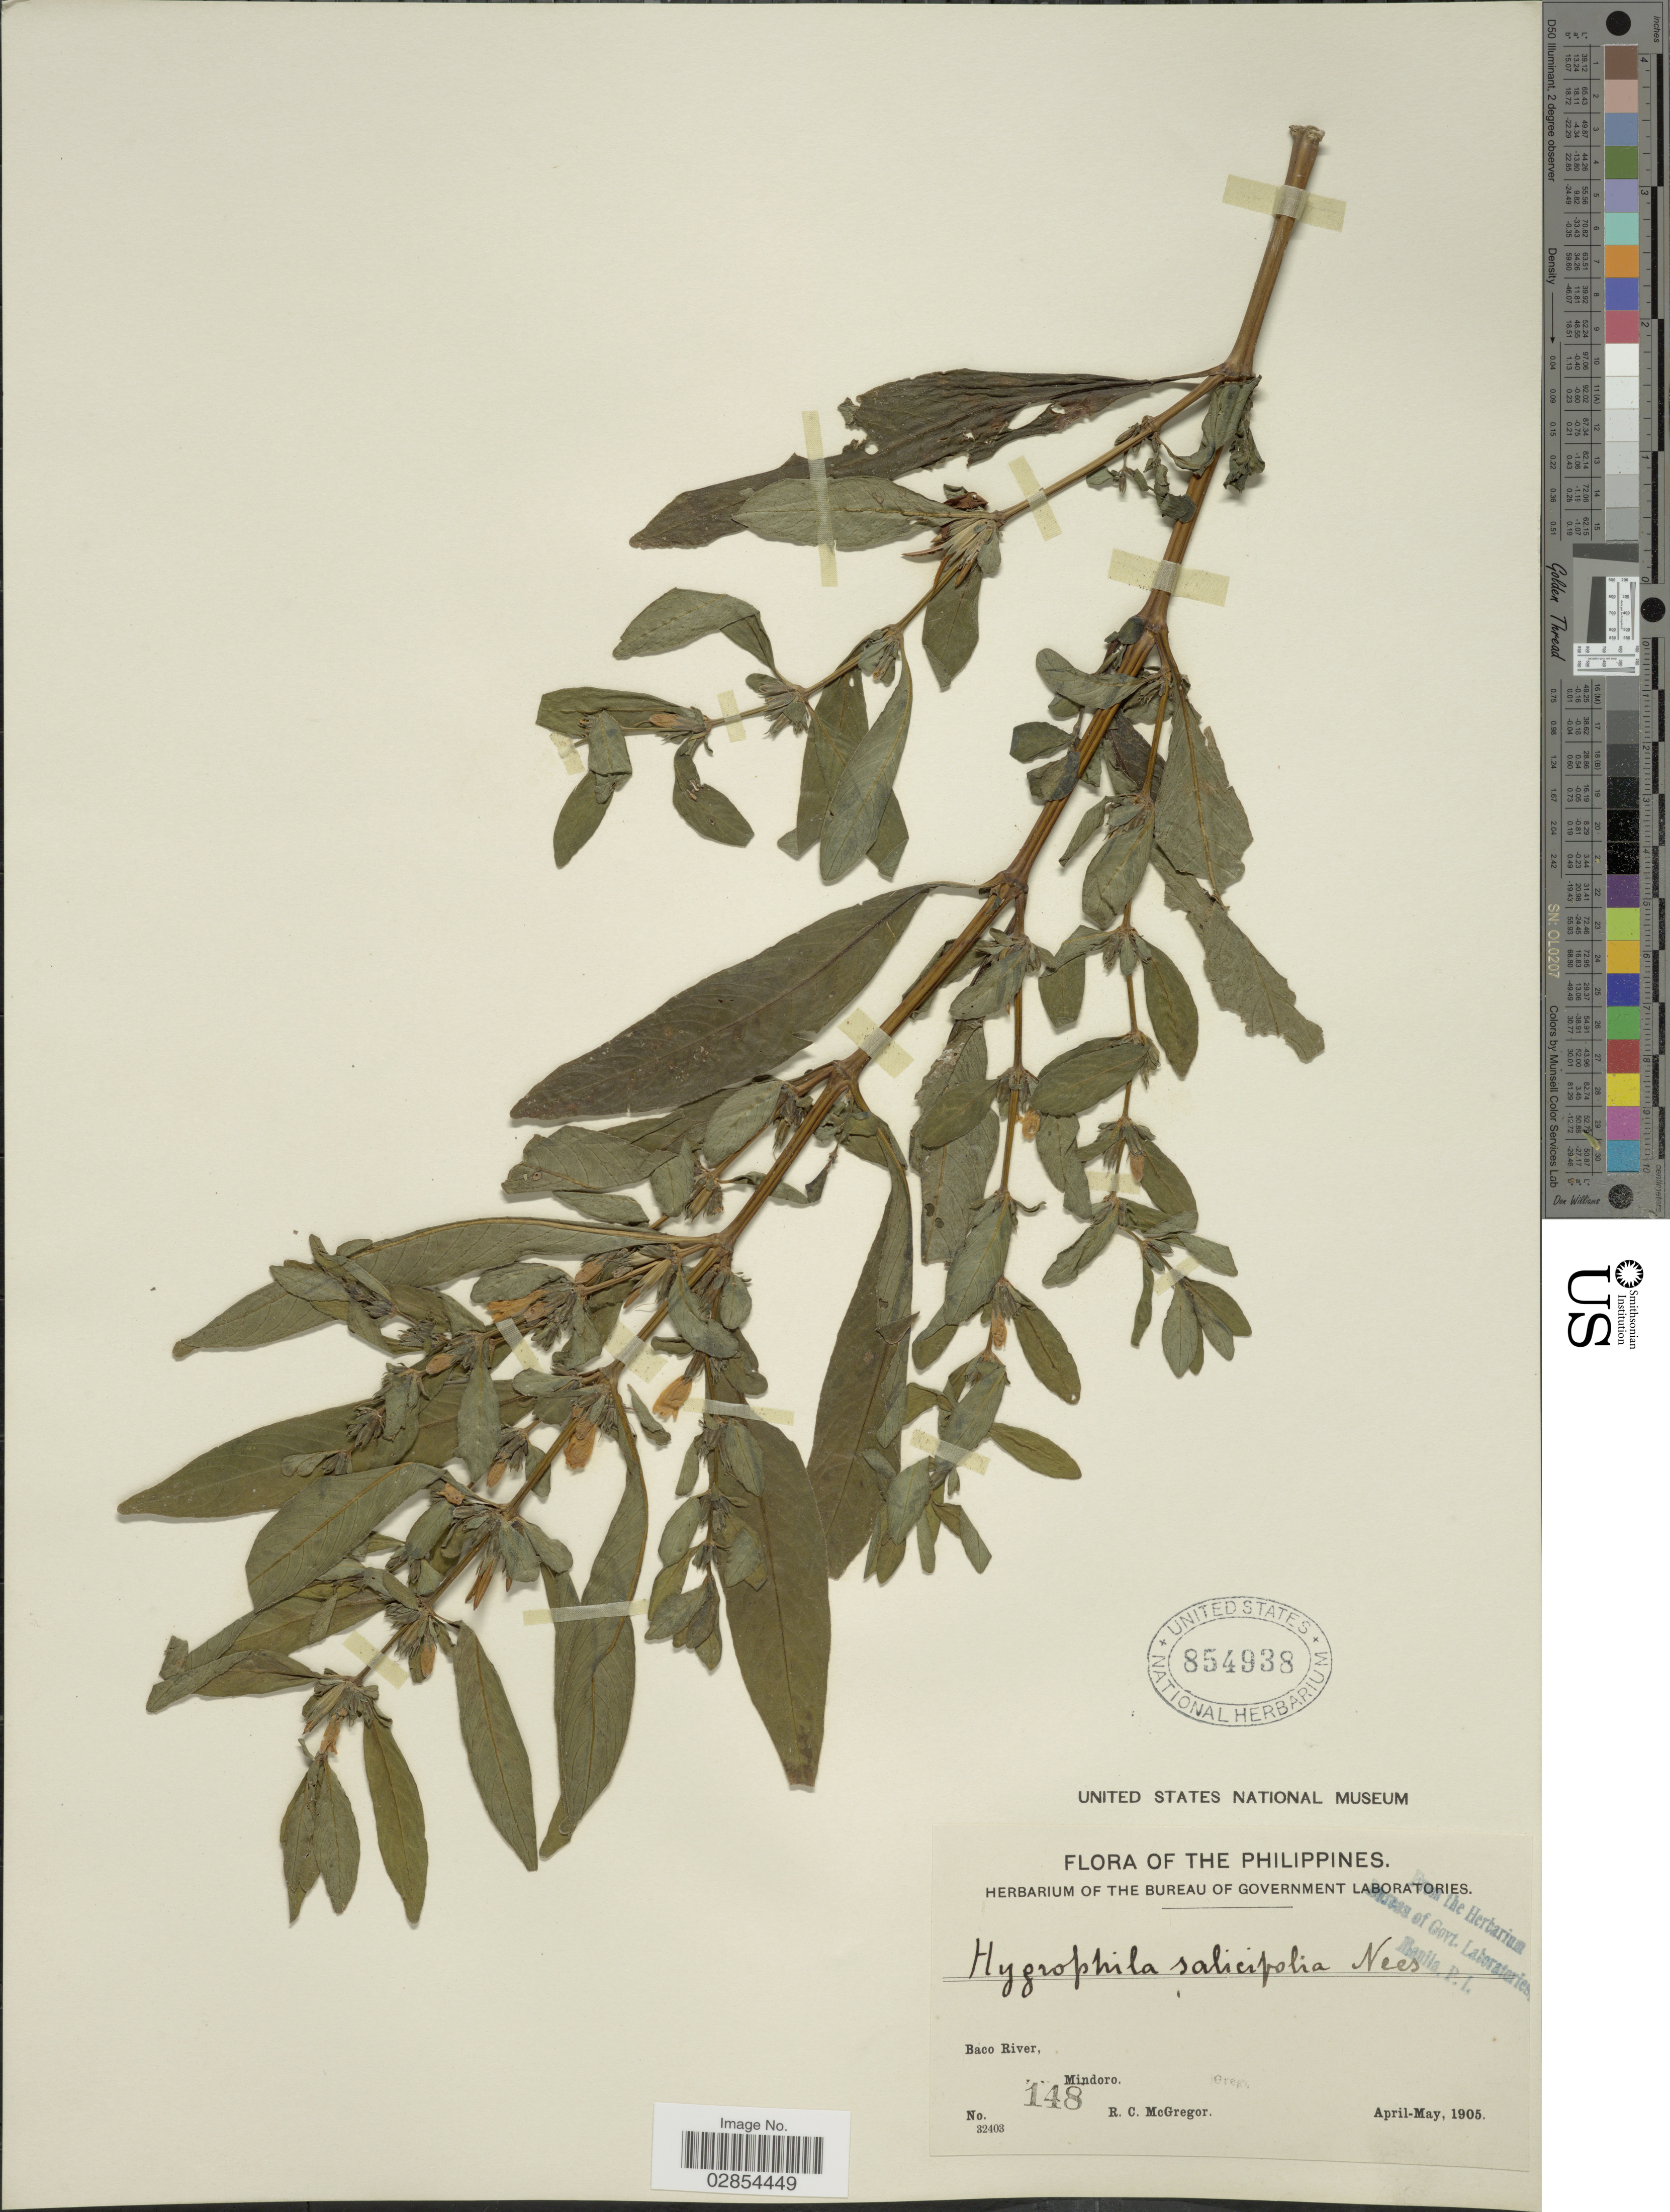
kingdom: Plantae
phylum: Tracheophyta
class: Magnoliopsida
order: Lamiales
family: Acanthaceae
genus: Hygrophila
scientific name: Hygrophila salicifolia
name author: (Vahl) Nees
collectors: R. C. McGregor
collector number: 148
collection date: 1905-04/1905-05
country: Philippines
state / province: Mimaropa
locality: Baco River, Mindoro.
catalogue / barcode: US 854938